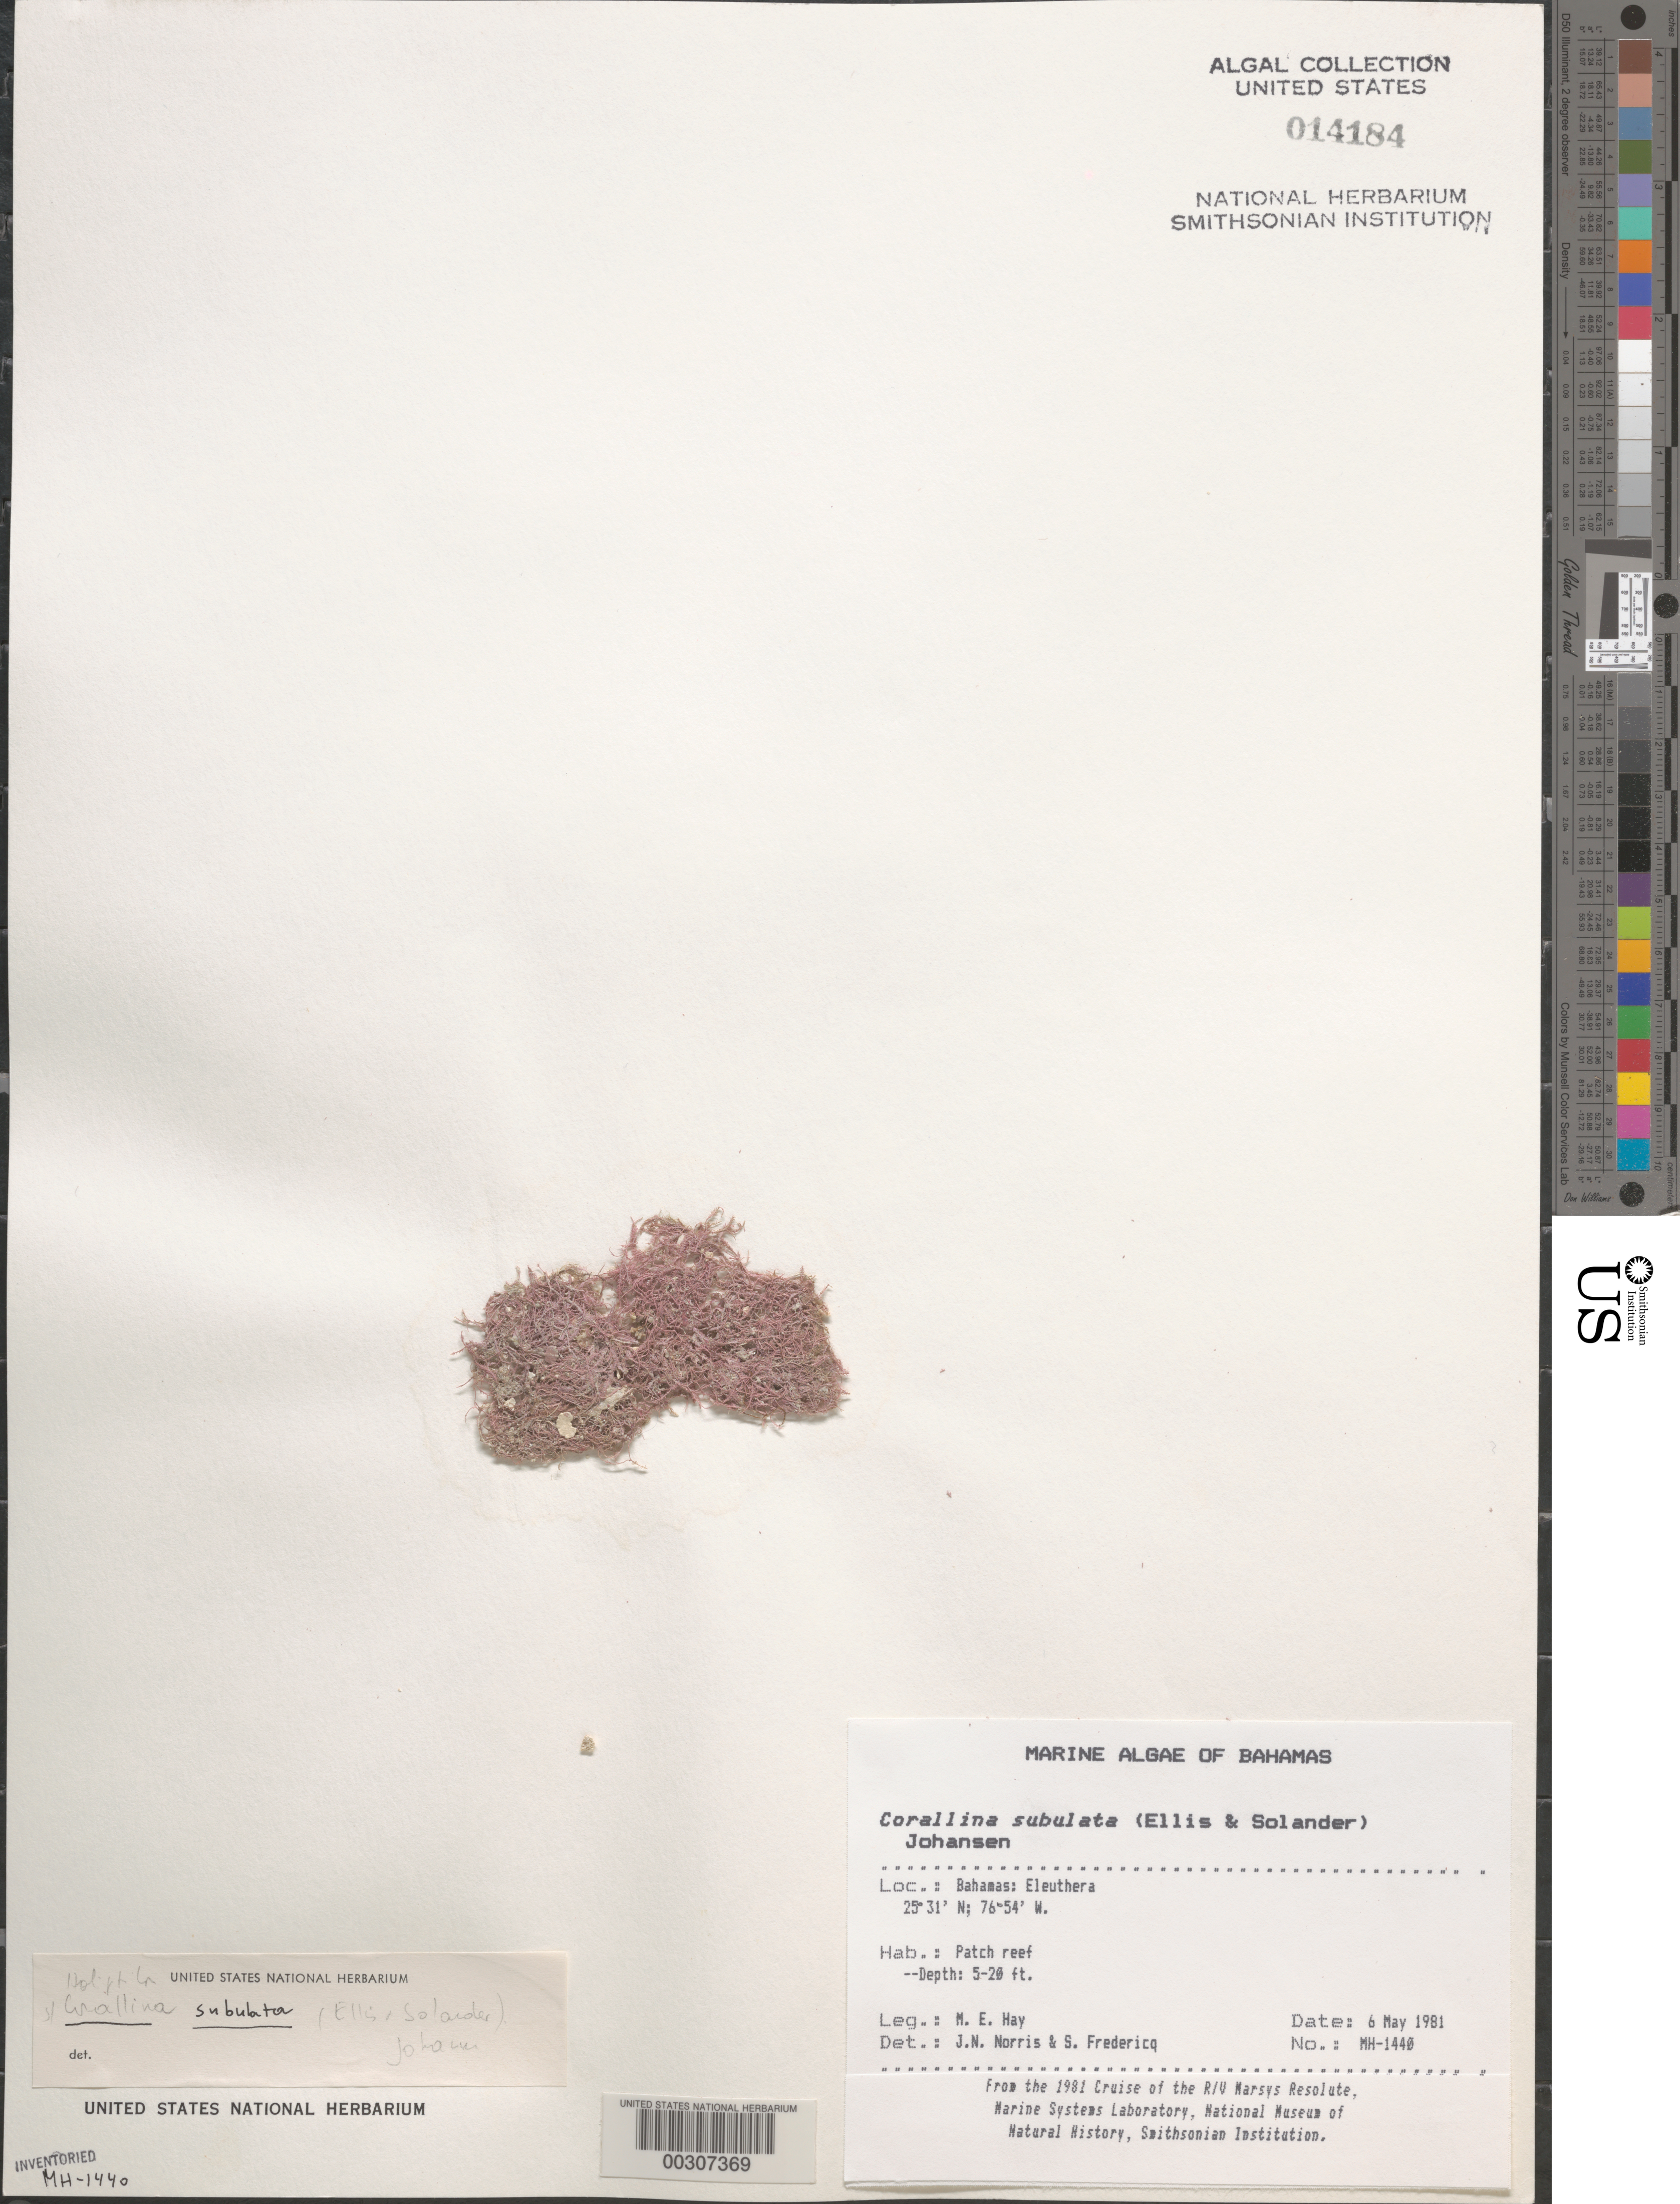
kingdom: Plantae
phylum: Rhodophyta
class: Florideophyceae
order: Corallinales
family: Corallinaceae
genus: Jania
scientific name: Jania subulata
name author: (Ellis & Sol.) Sond.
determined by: Algae name updating Project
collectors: M. E. Hay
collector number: MEH-1440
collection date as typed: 06 May 1981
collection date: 1981-05-06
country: Bahamas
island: Eleuthera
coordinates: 23 31' N, 76 54' W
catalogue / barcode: US 14184